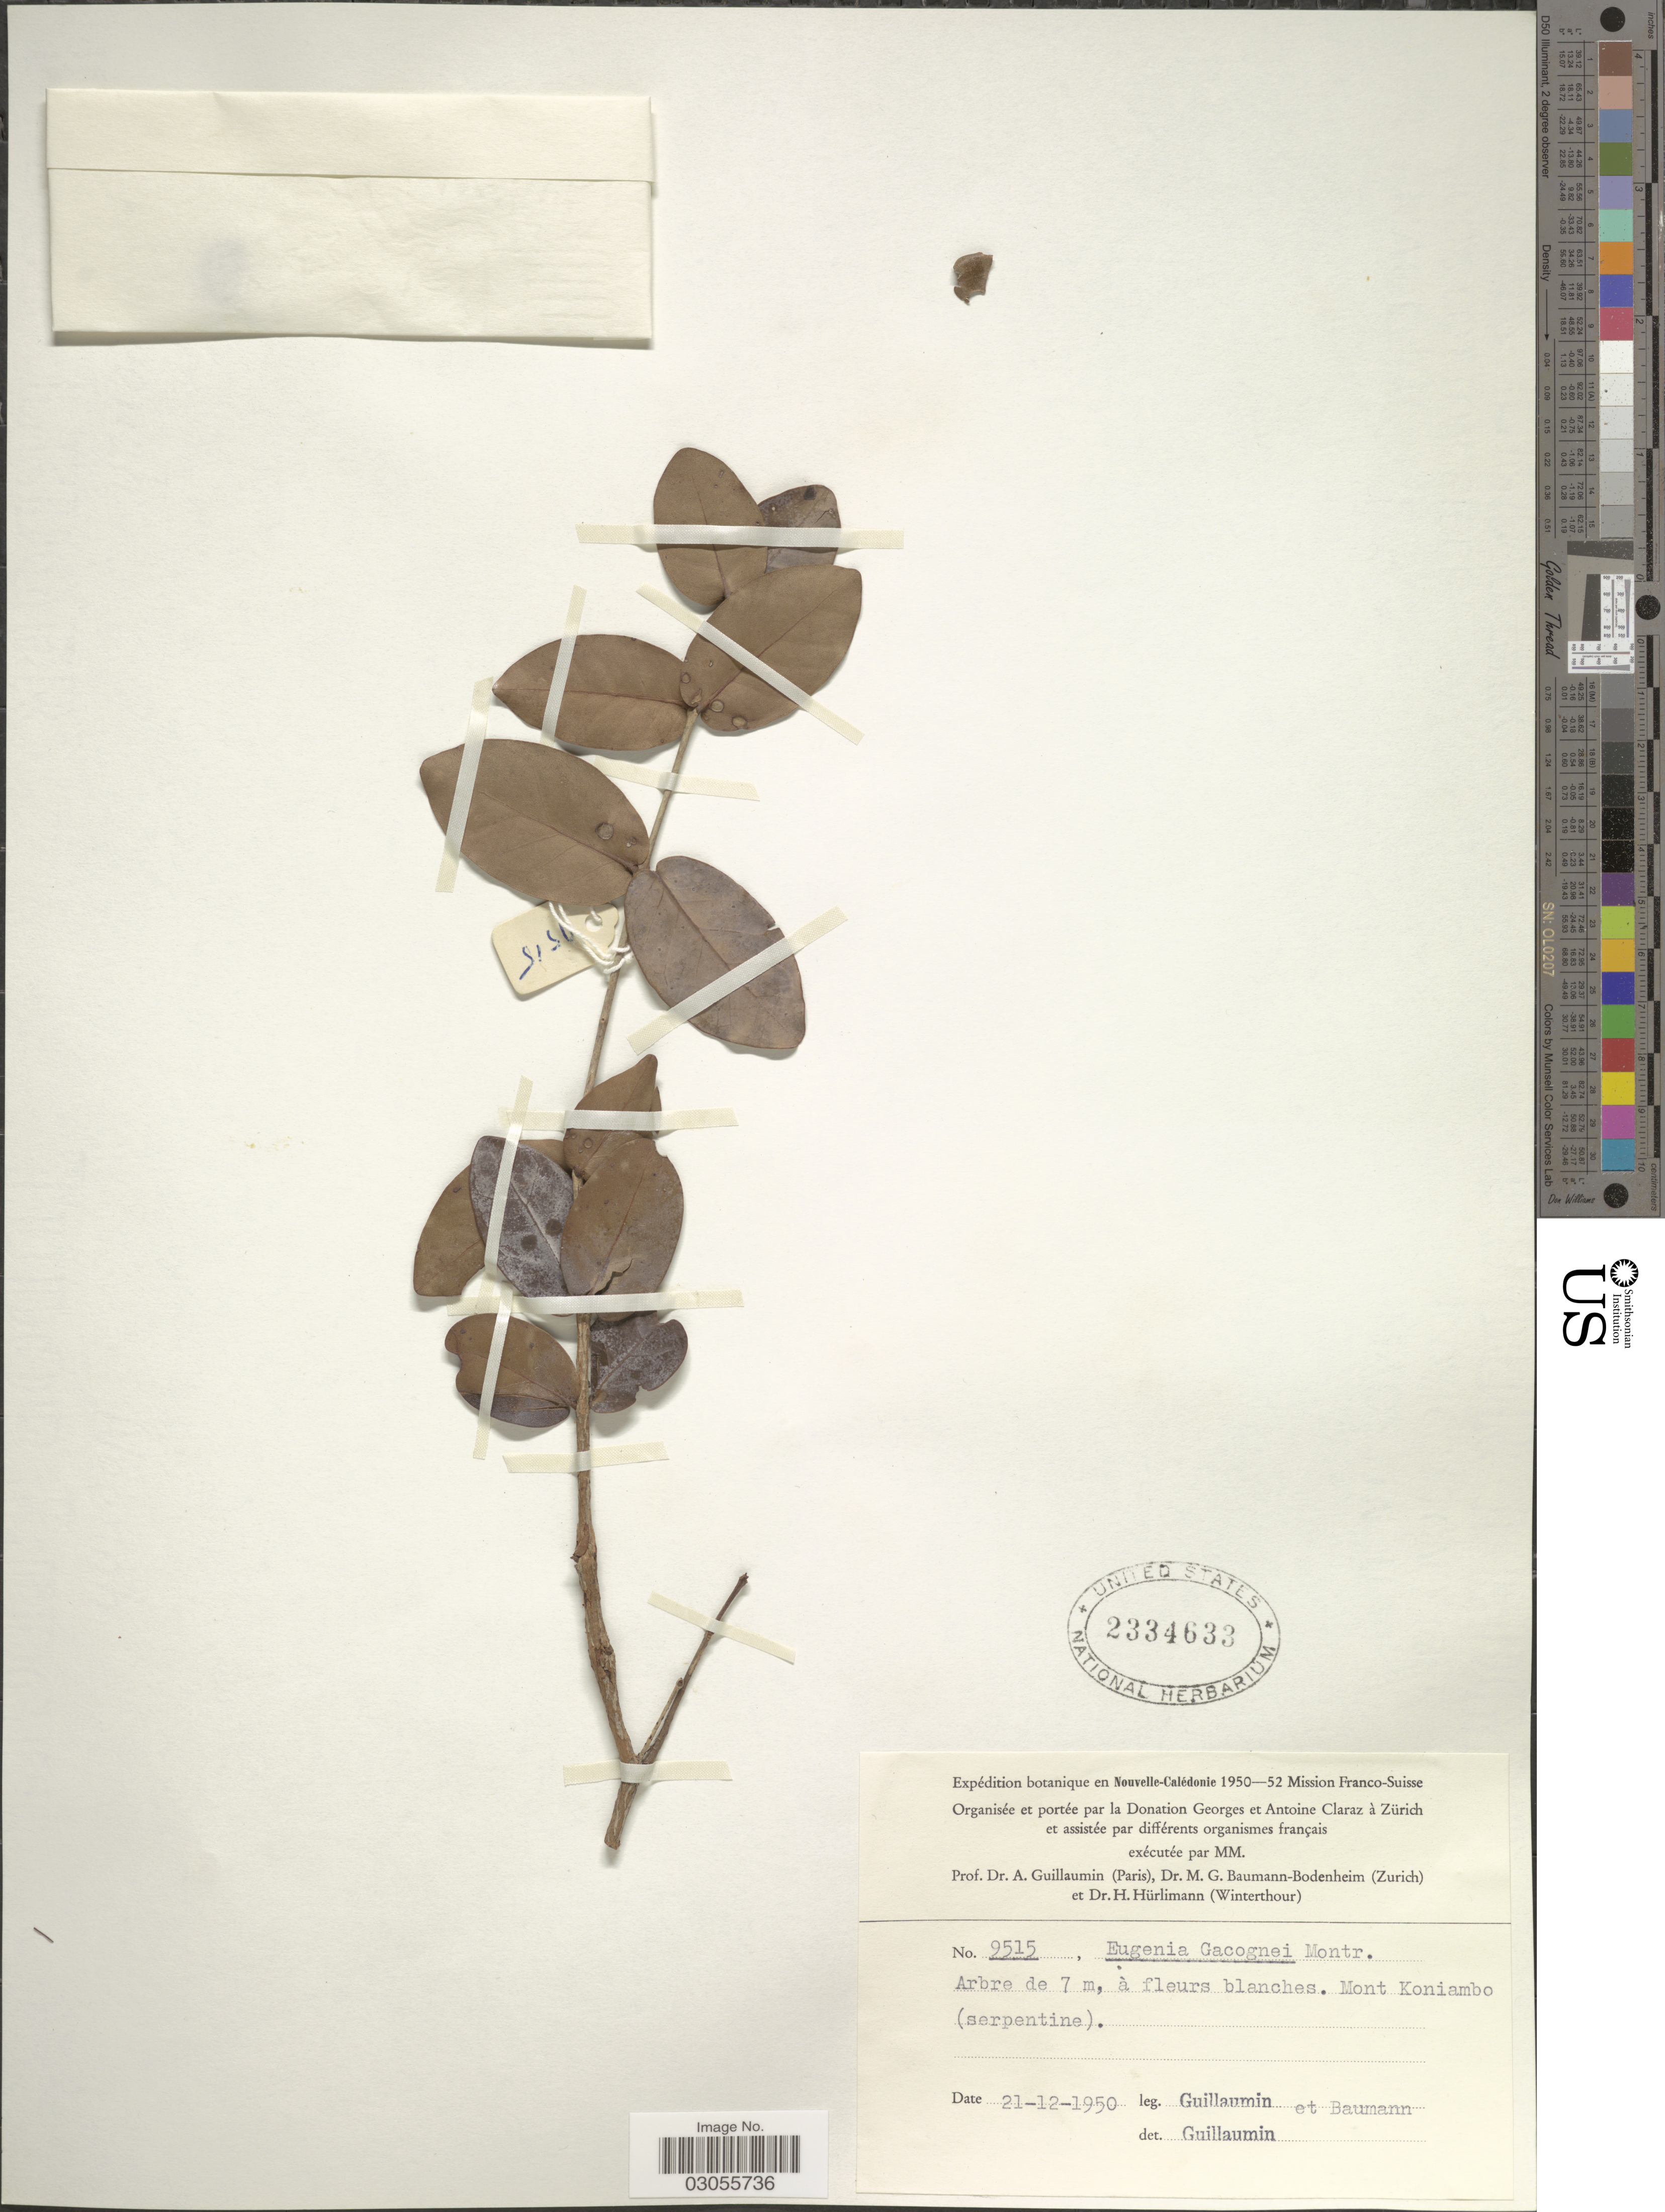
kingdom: Plantae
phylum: Tracheophyta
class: Magnoliopsida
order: Myrtales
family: Myrtaceae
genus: Eugenia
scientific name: Eugenia gacognei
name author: Montrouz.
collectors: A. Guillaumin & M. G. Baumann-Bodenheim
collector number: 9515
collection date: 1950-12-21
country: New Caledonia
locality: Mont Koniambo (serpentine).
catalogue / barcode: US 2334633